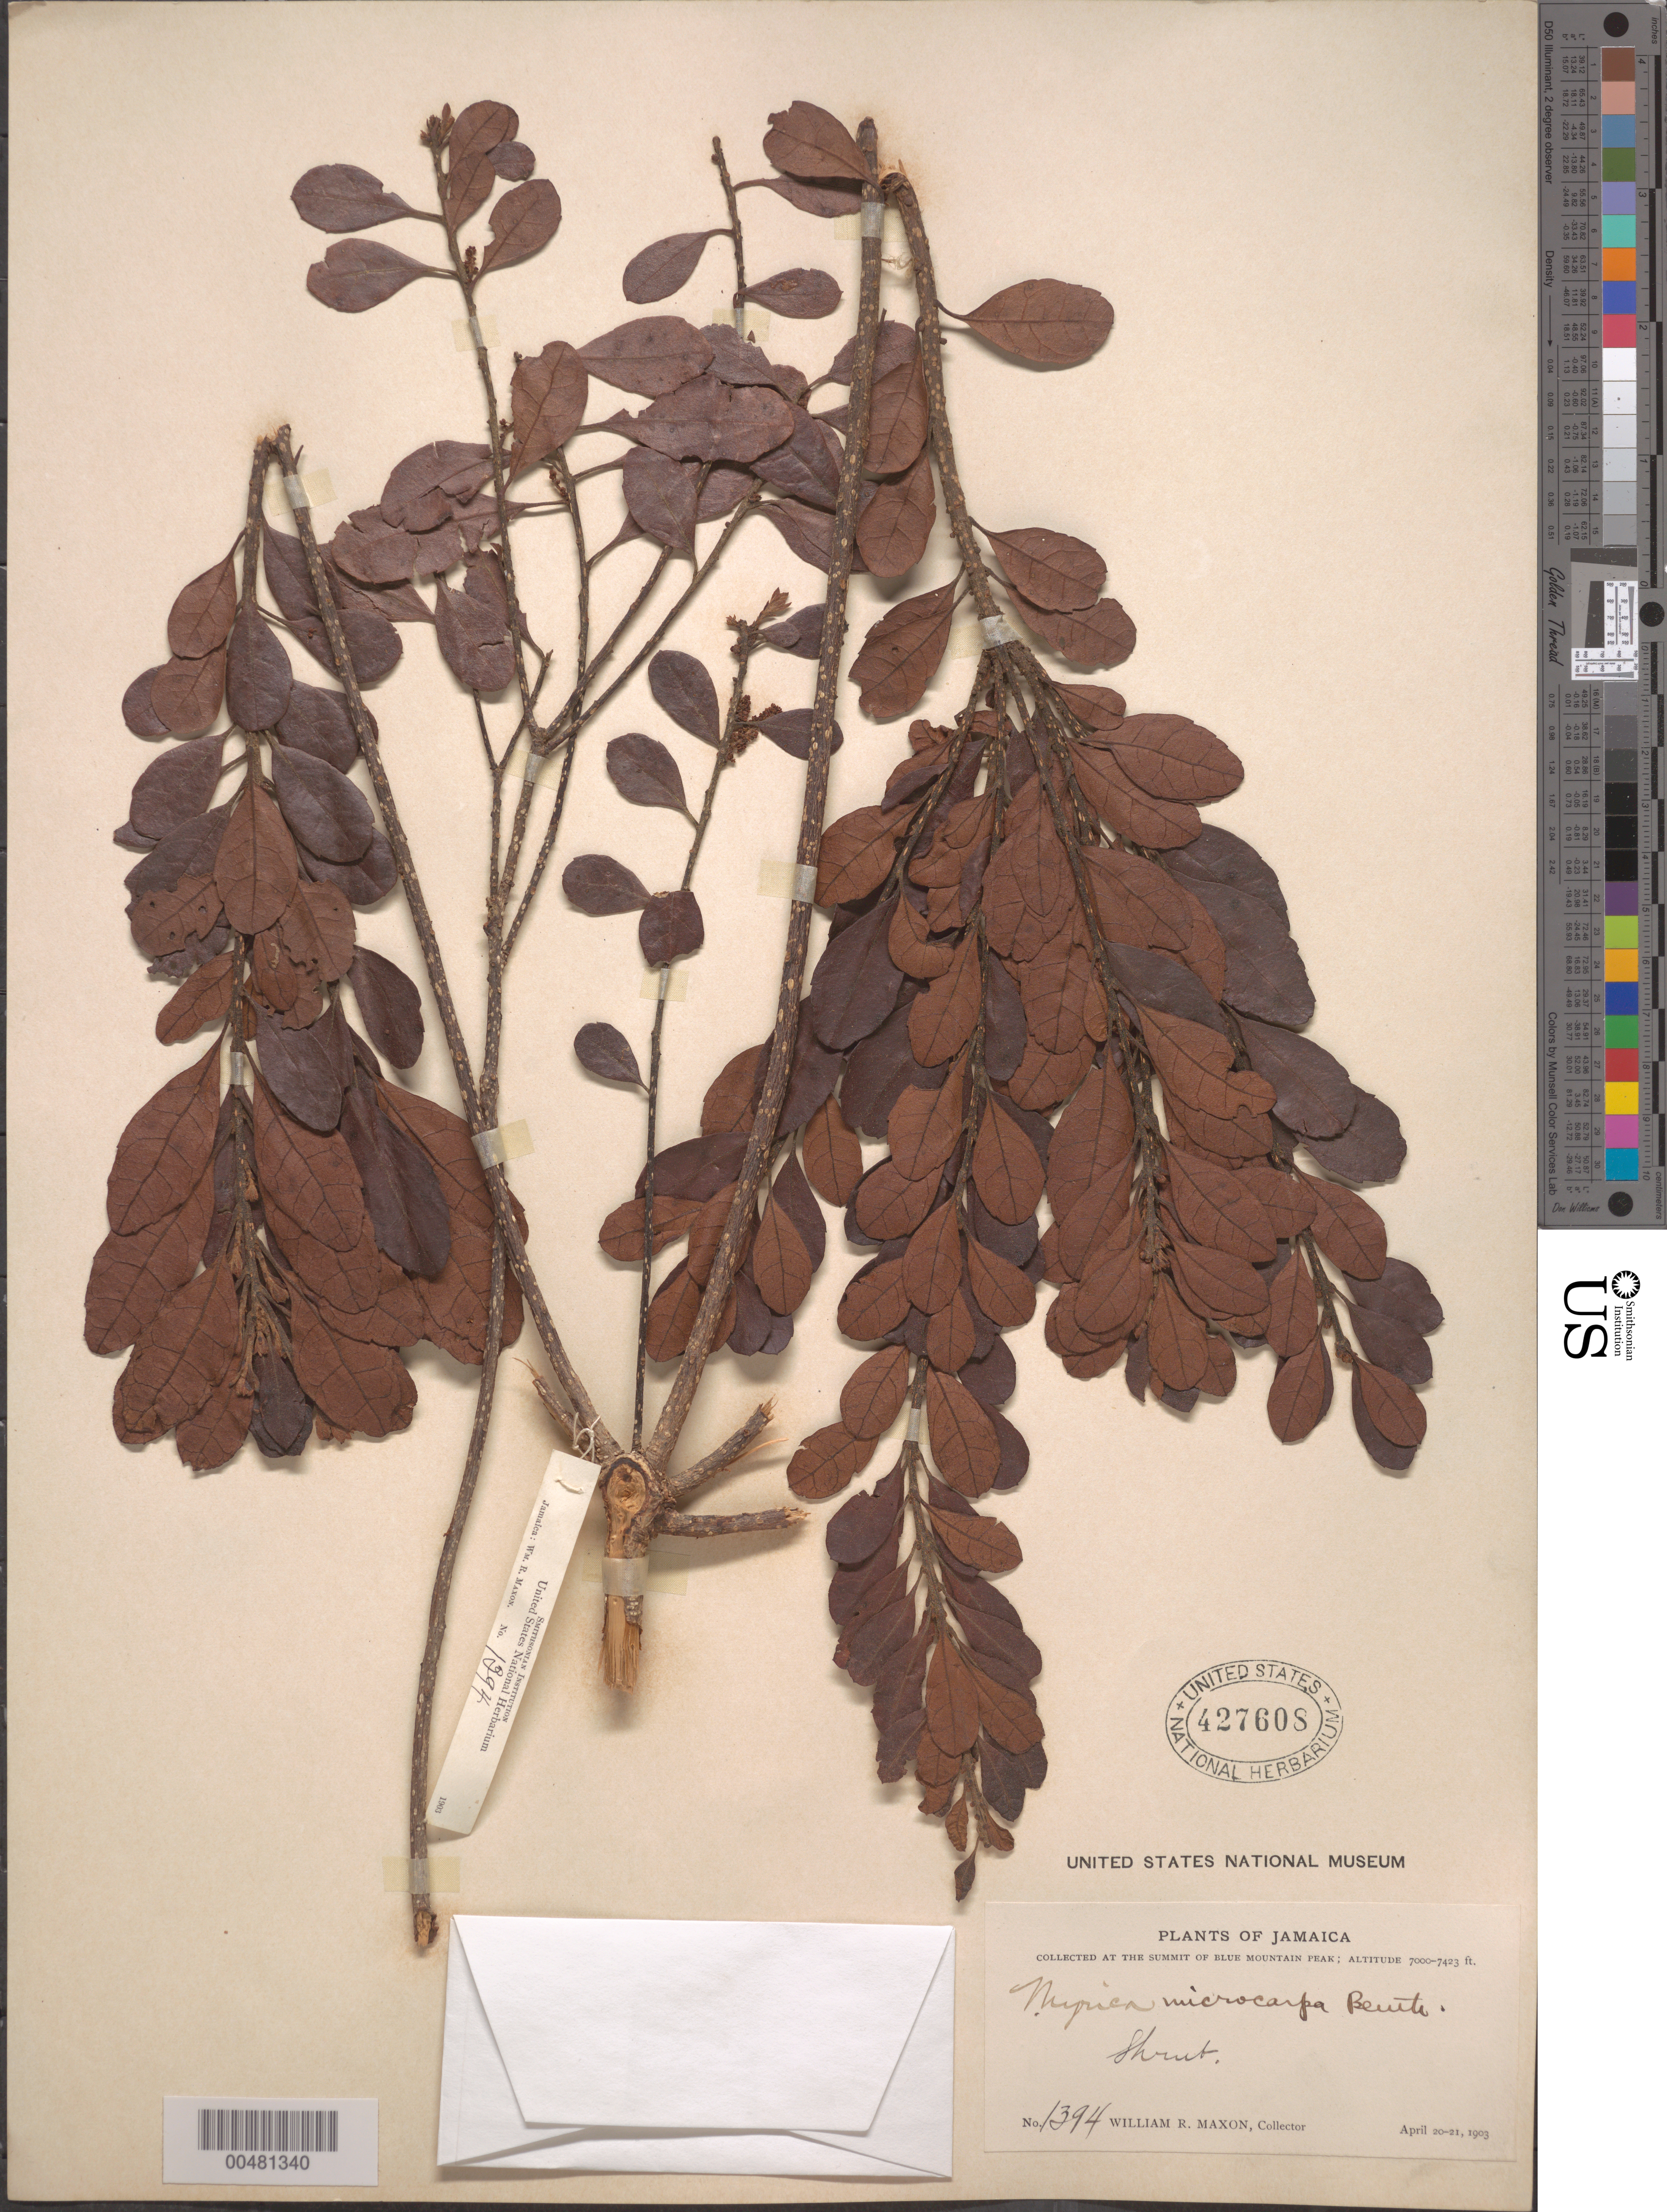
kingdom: Plantae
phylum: Tracheophyta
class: Magnoliopsida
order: Fagales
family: Myricaceae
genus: Myrica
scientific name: Myrica microcarpa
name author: Benth.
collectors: W. R. Maxon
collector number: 1394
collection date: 1903-04-20/1903-04-21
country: Jamaica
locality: Blue Mountain, summit.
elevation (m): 2134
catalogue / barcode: US 427608